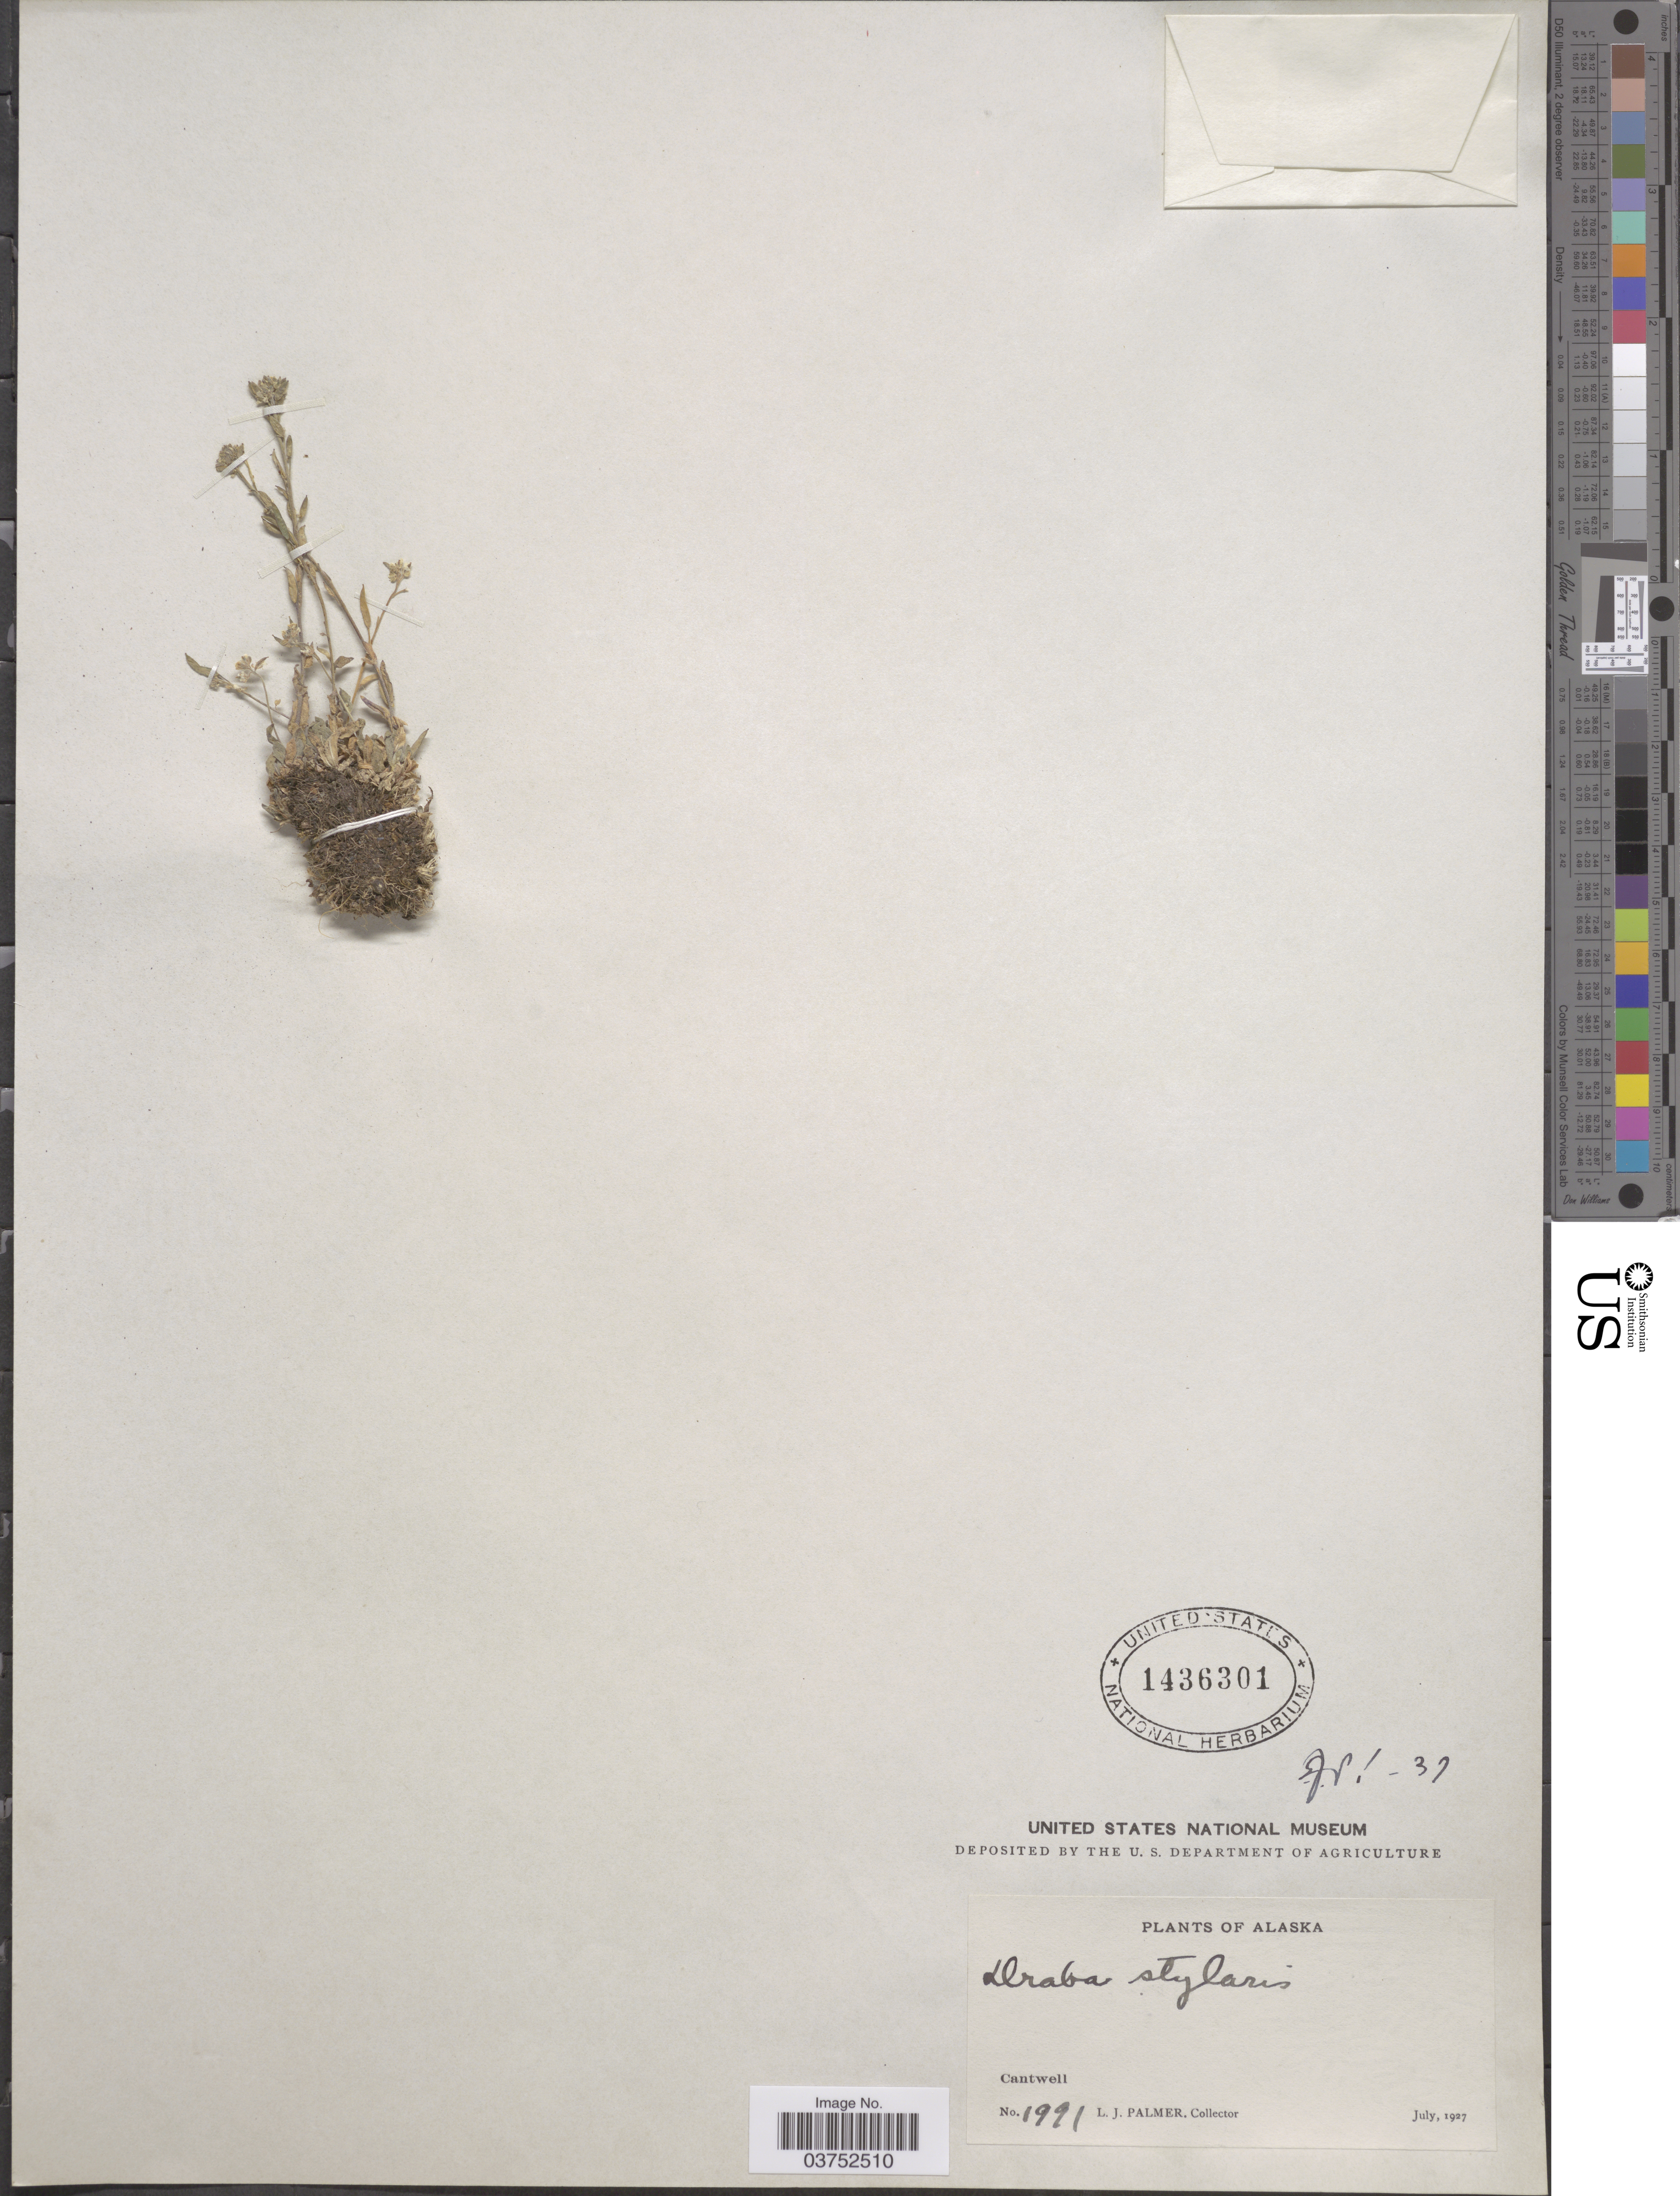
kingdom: Plantae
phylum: Tracheophyta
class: Magnoliopsida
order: Brassicales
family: Brassicaceae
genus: Draba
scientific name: Draba stylaris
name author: J. Gay ex E.A. Thomas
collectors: L. J. Palmer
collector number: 1991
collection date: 1927-07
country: United States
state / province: Alaska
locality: Cantwell.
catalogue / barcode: US 1436301